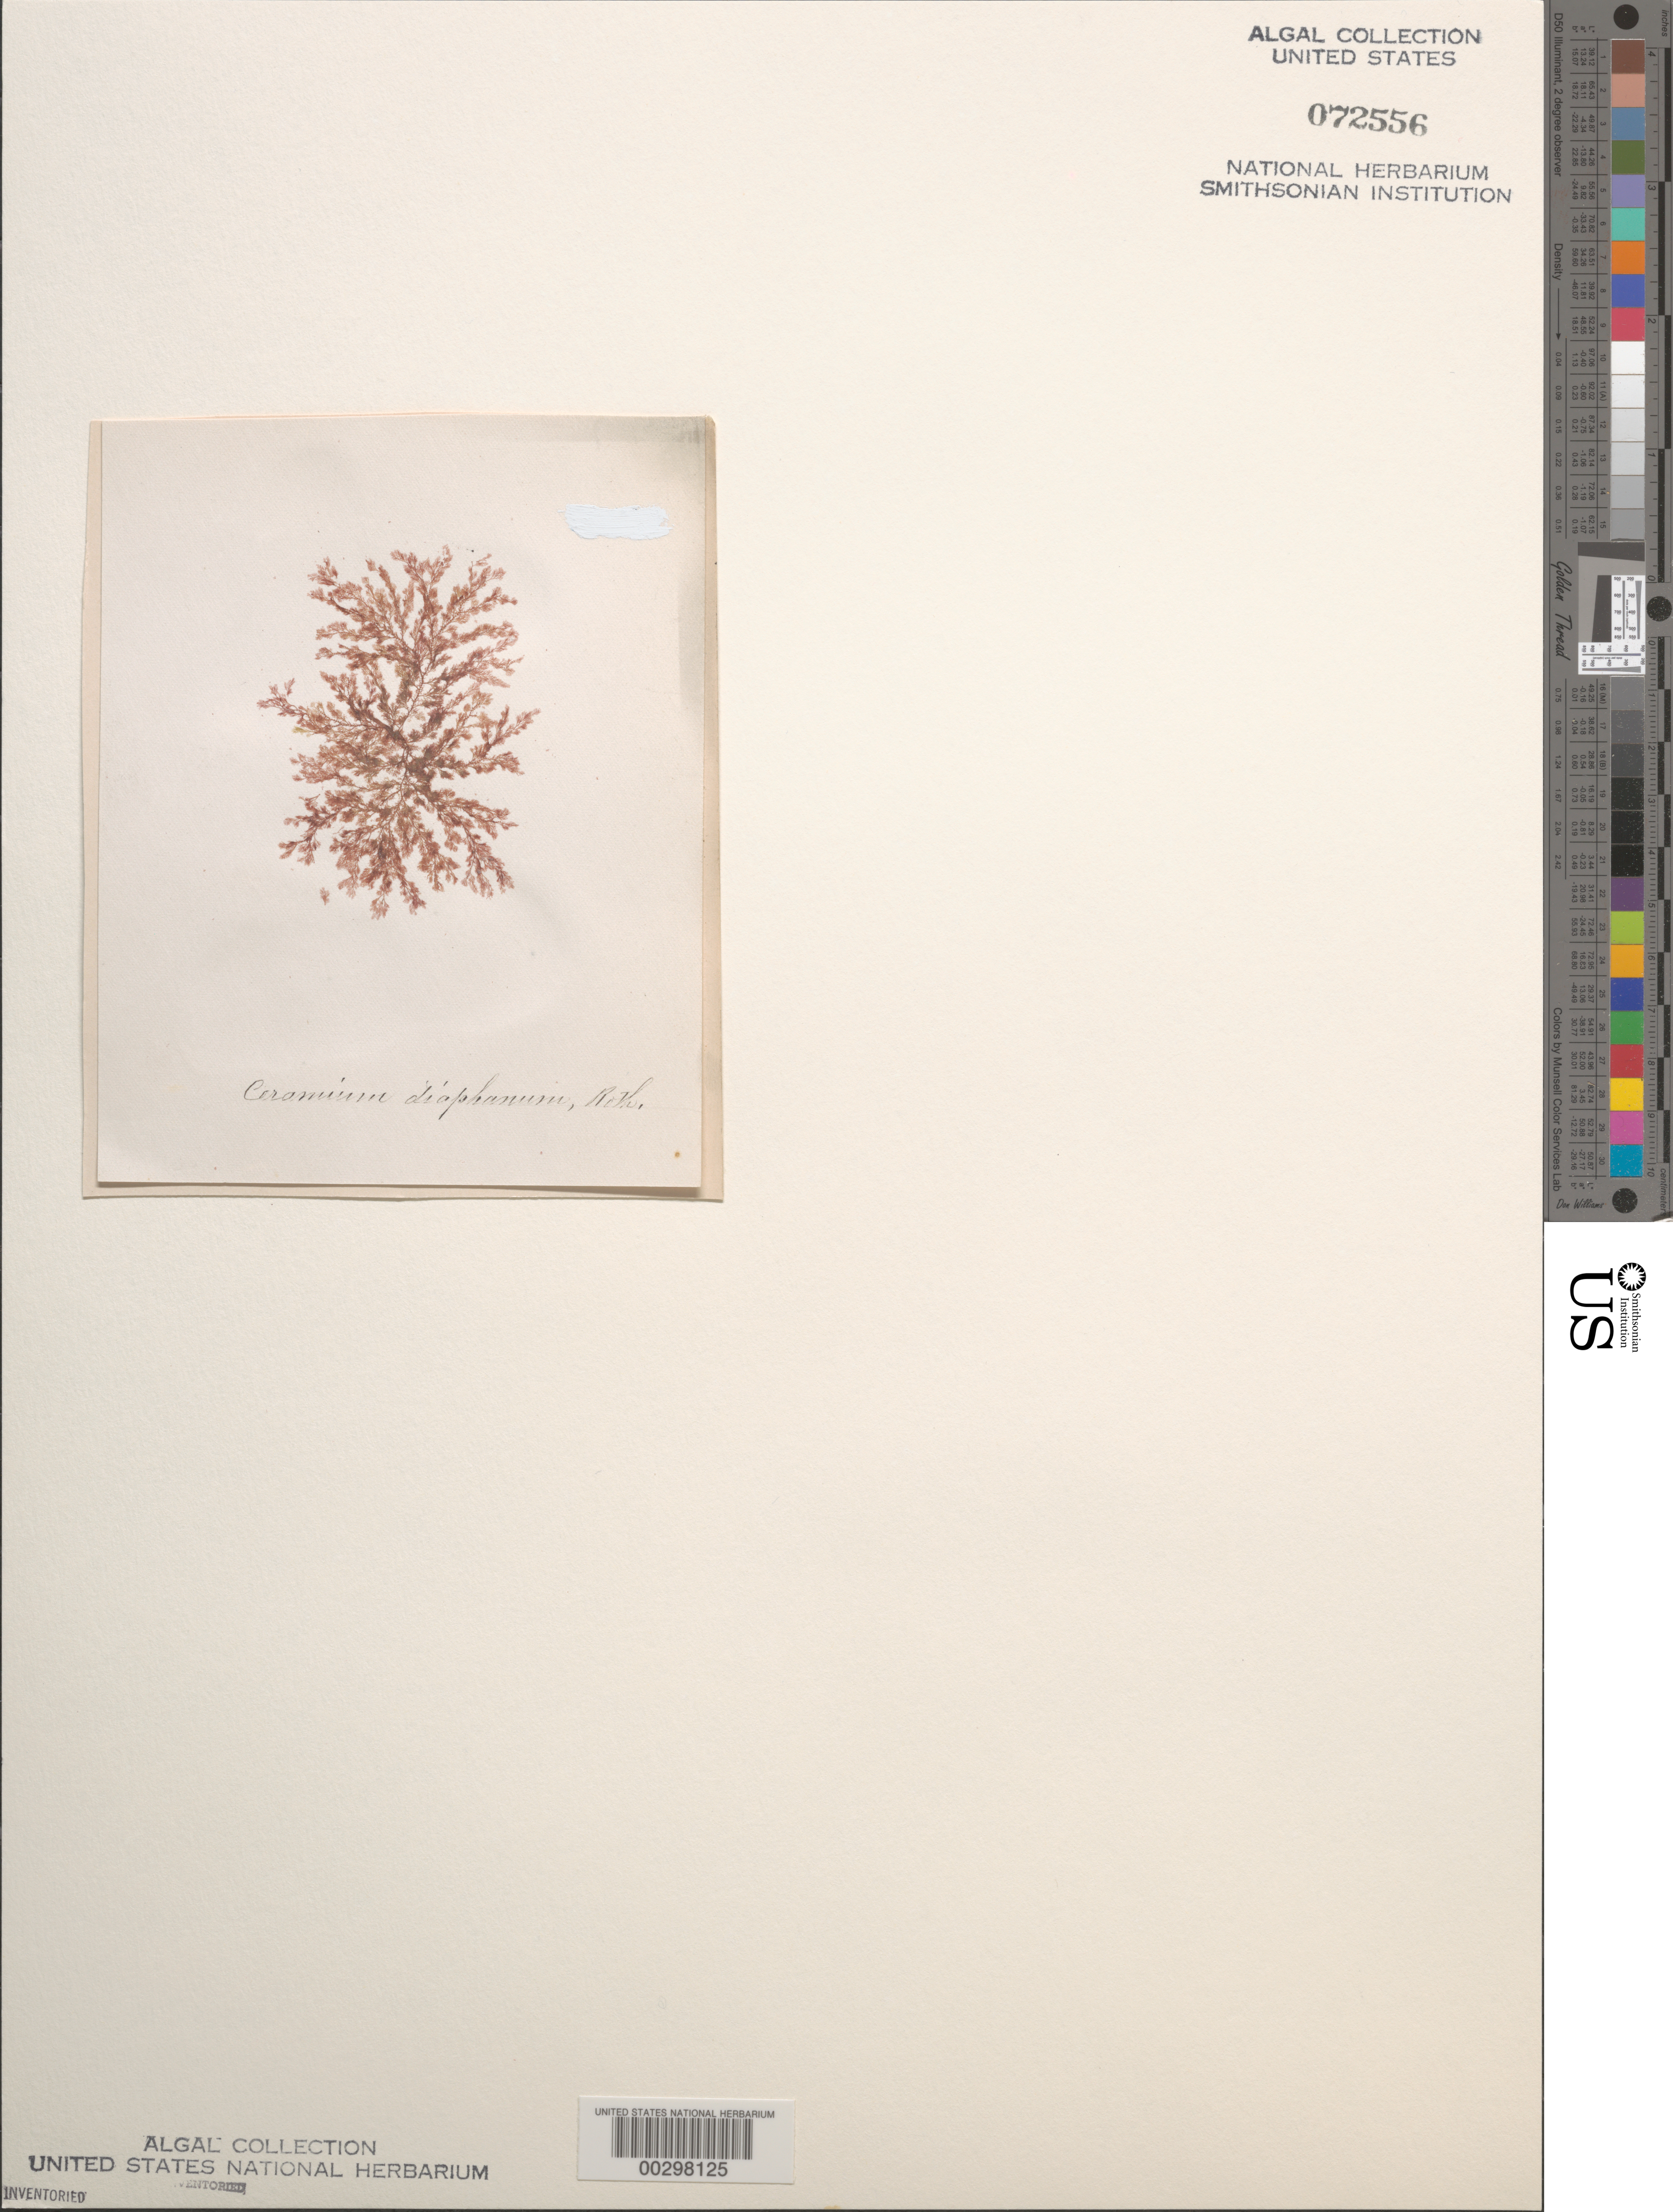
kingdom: Plantae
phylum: Rhodophyta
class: Florideophyceae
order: Ceramiales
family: Ceramiaceae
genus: Ceramium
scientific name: Ceramium diaphanum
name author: (Lightf.) Roth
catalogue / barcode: US 72556